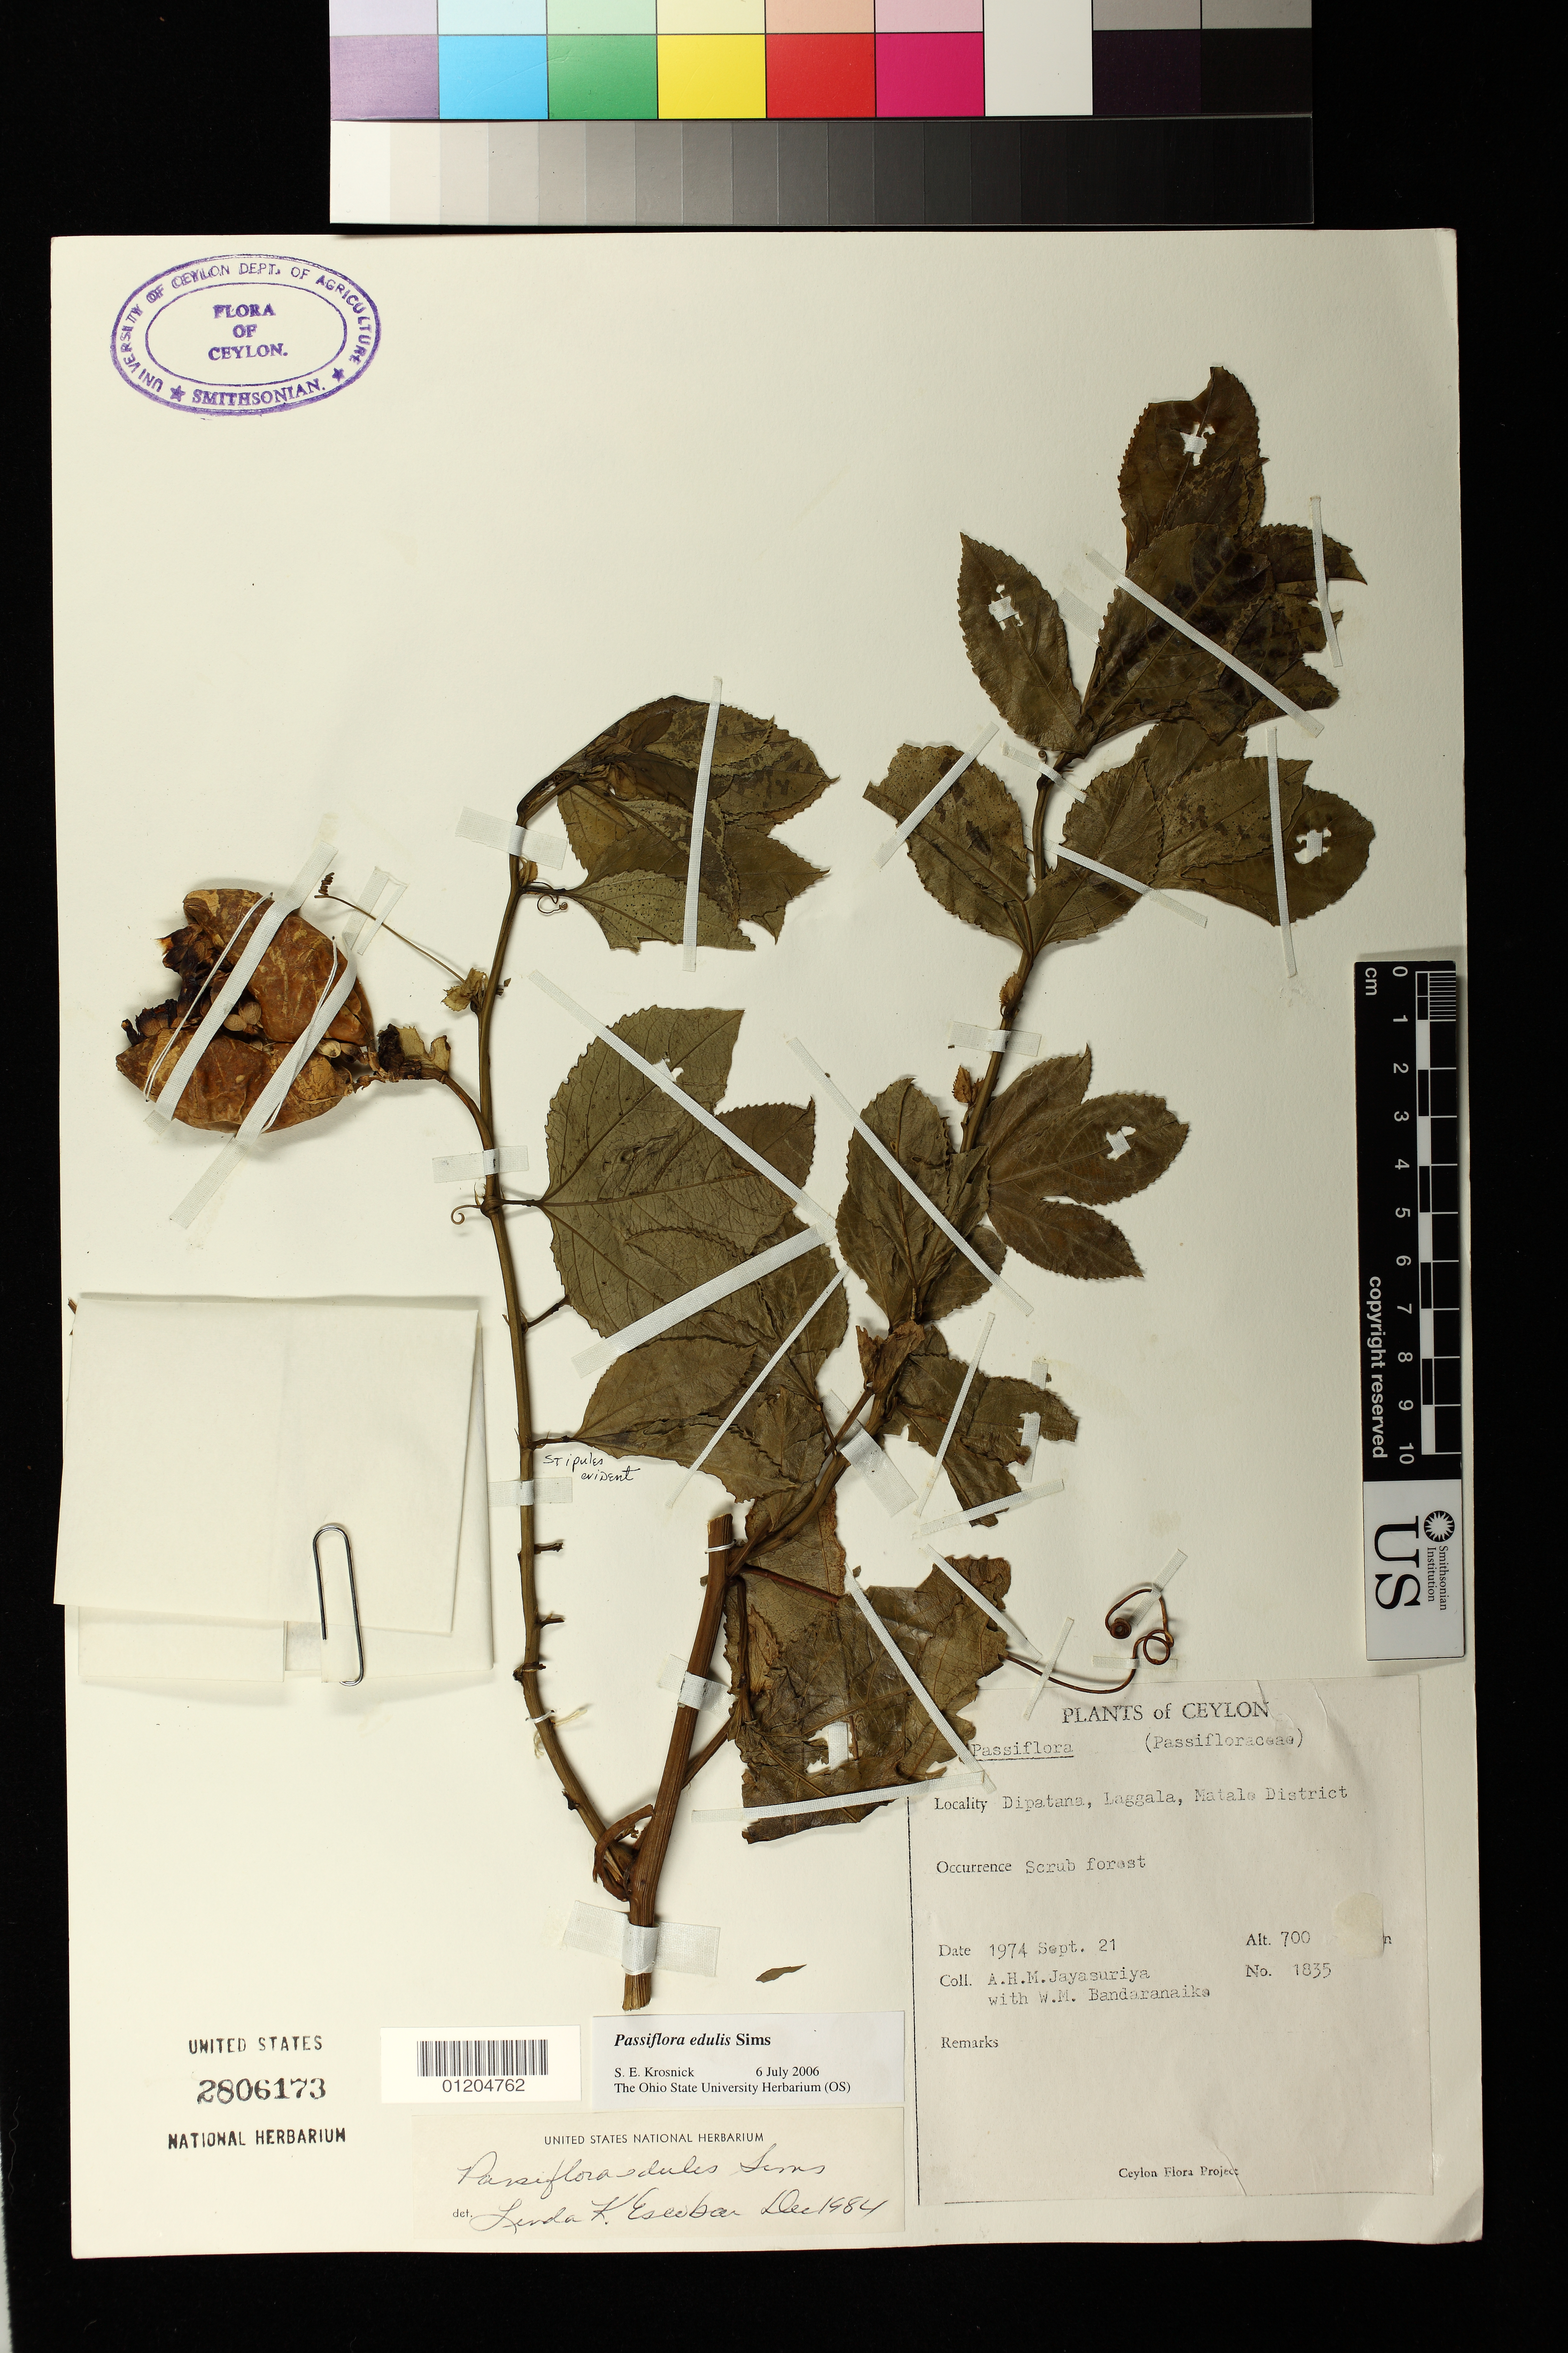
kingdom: Plantae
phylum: Tracheophyta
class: Magnoliopsida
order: Malpighiales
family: Passifloraceae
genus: Passiflora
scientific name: Passiflora edulis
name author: Sims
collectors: A. H. Jayasuriya & W. Bandaranaika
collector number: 1835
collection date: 1974-09-21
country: Sri Lanka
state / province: North Central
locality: Dipatana, Laggala, Matale District.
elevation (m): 700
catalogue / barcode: US 2806173